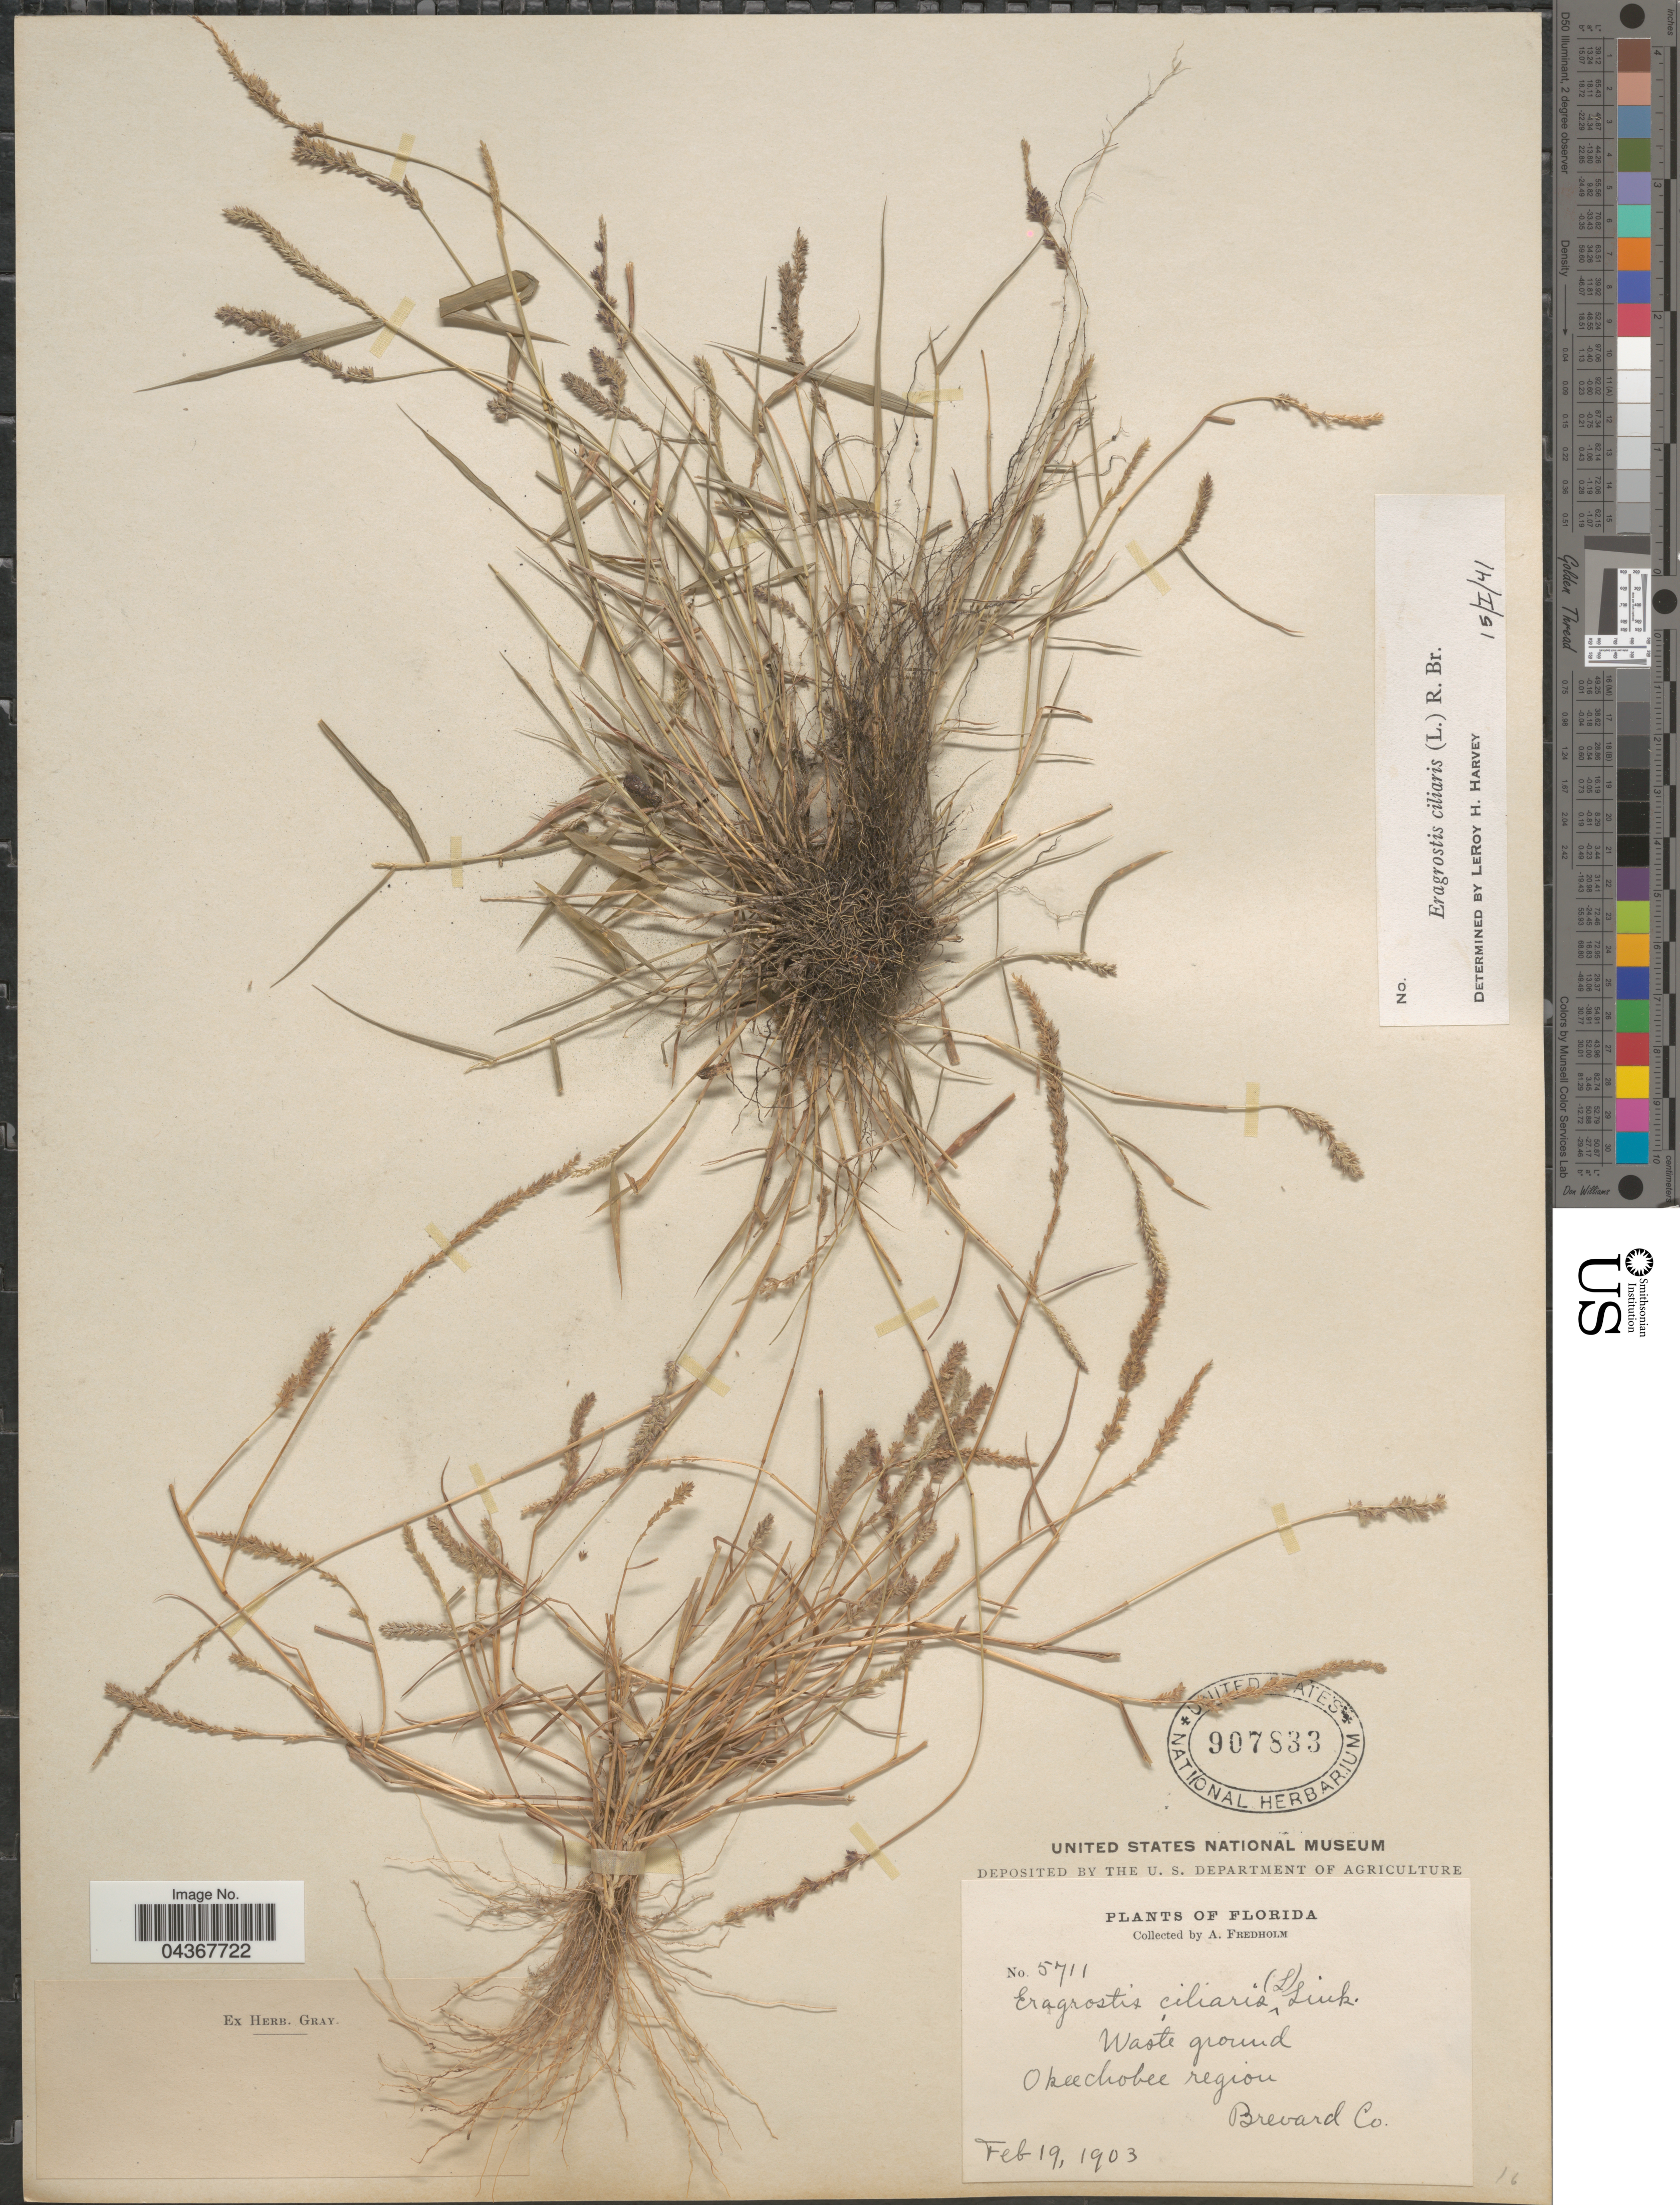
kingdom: Plantae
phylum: Tracheophyta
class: Liliopsida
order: Poales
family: Poaceae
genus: Eragrostis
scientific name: Eragrostis ciliaris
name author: (L.) R. Br.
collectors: A. Fredholm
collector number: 5711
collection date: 1903-02-19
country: United States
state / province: Florida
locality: Okeechobee region. Brevard Co.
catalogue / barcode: US 907833